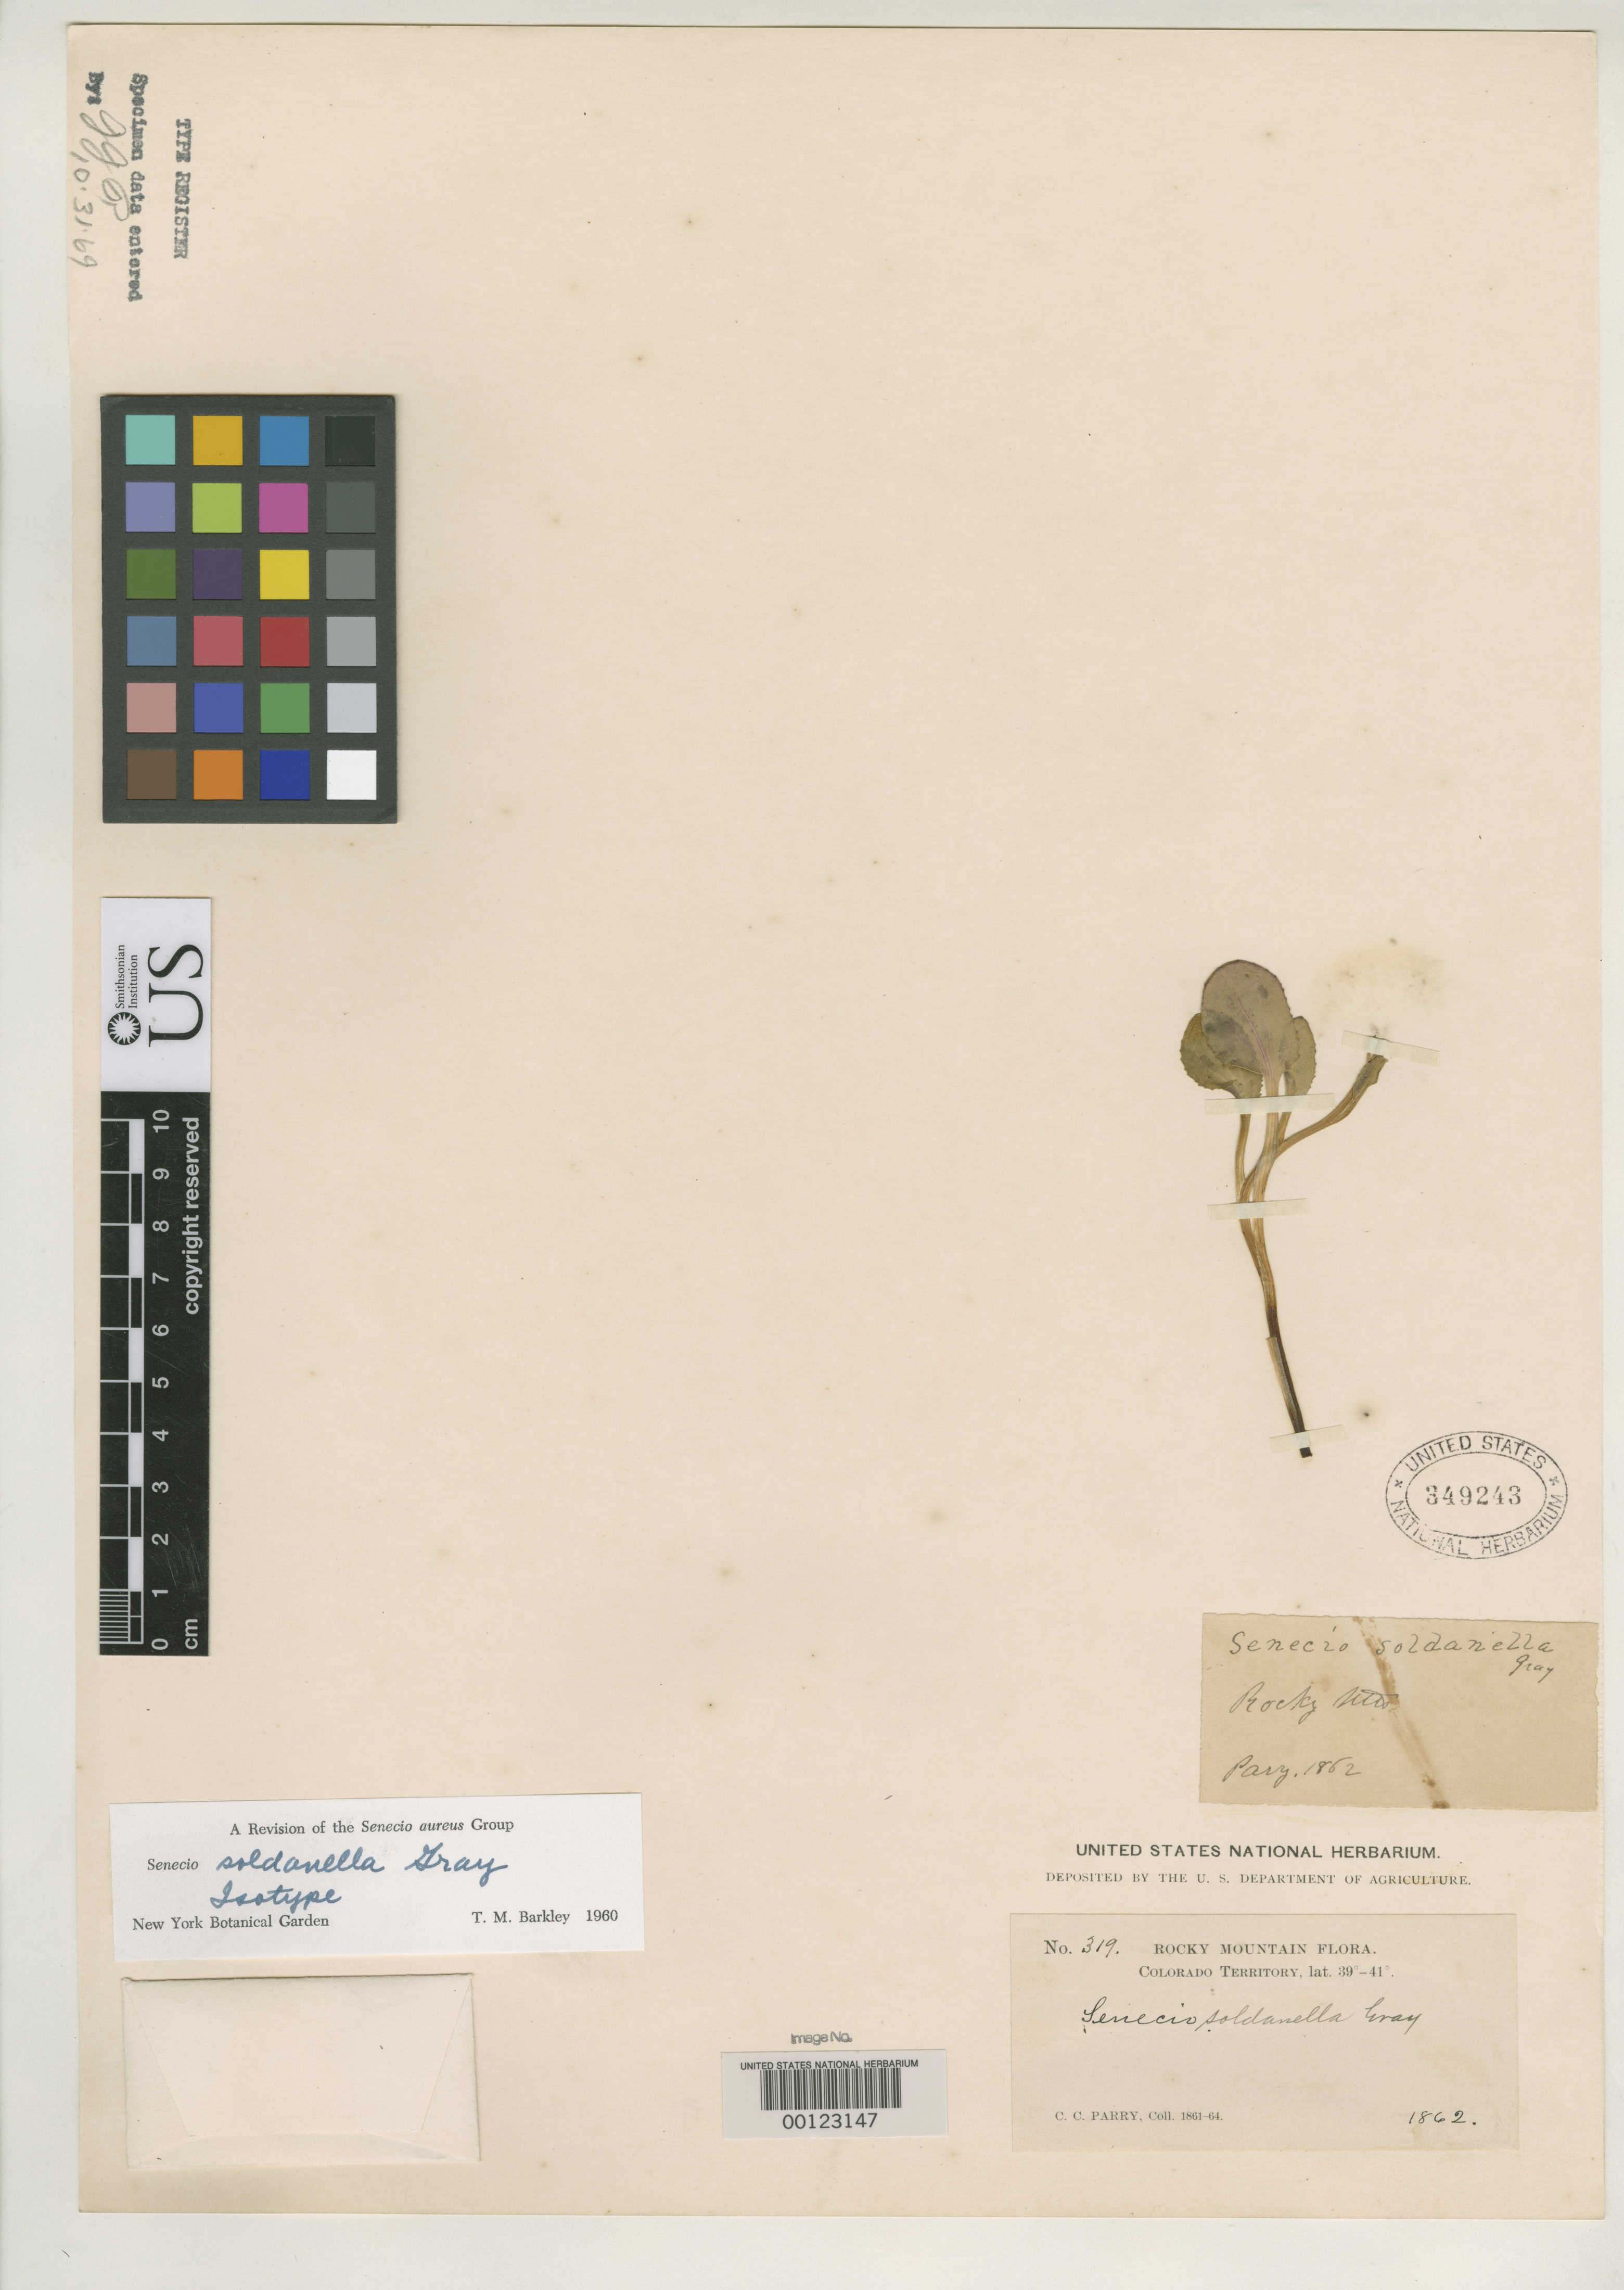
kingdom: Plantae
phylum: Tracheophyta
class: Magnoliopsida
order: Asterales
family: Asteraceae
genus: Senecio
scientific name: Senecio soldanella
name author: A. Gray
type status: Isotype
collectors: C. C. Parry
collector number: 319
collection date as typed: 1861 to -- --- 1864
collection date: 1861/1864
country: United States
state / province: Colorado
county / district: Clear Creek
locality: Gray's Peak.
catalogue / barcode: US 349243